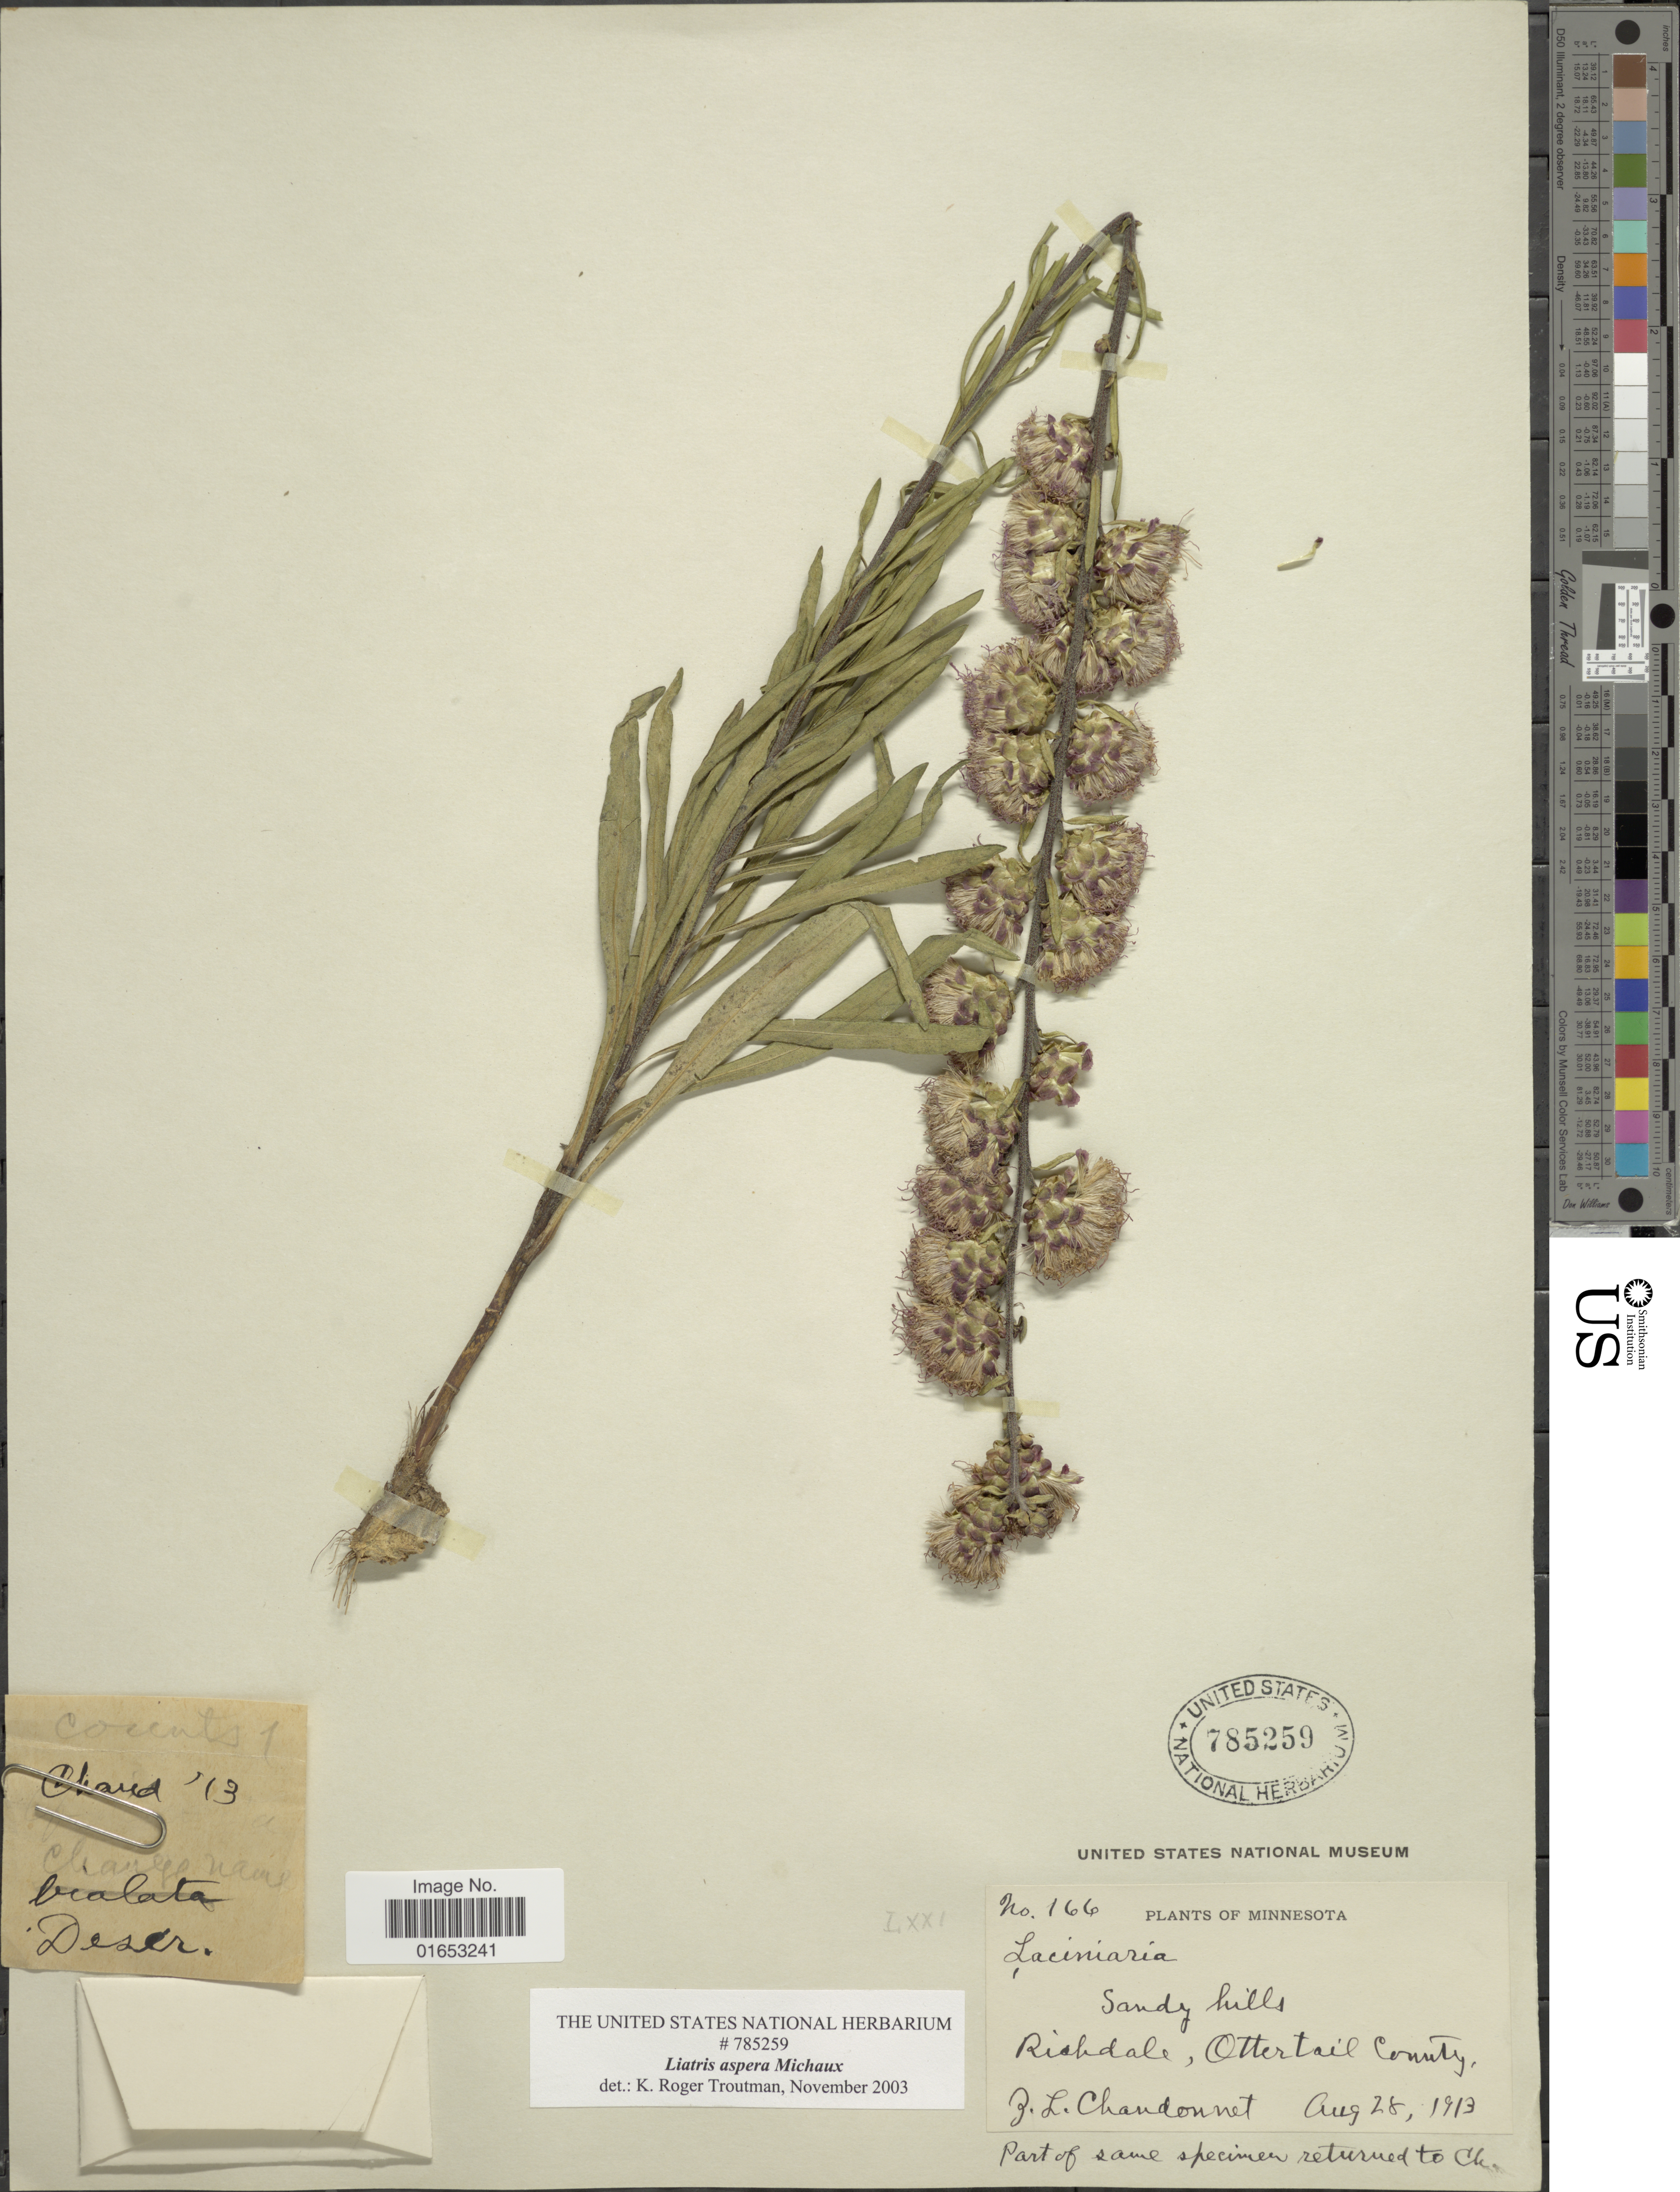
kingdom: Plantae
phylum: Tracheophyta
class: Magnoliopsida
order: Asterales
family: Asteraceae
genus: Liatris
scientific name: Liatris aspera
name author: Michx.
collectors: Z. Chandonnet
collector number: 166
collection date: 1913-08-28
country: United States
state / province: Minnesota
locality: Rickdale, Otter Tail County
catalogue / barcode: US 785259